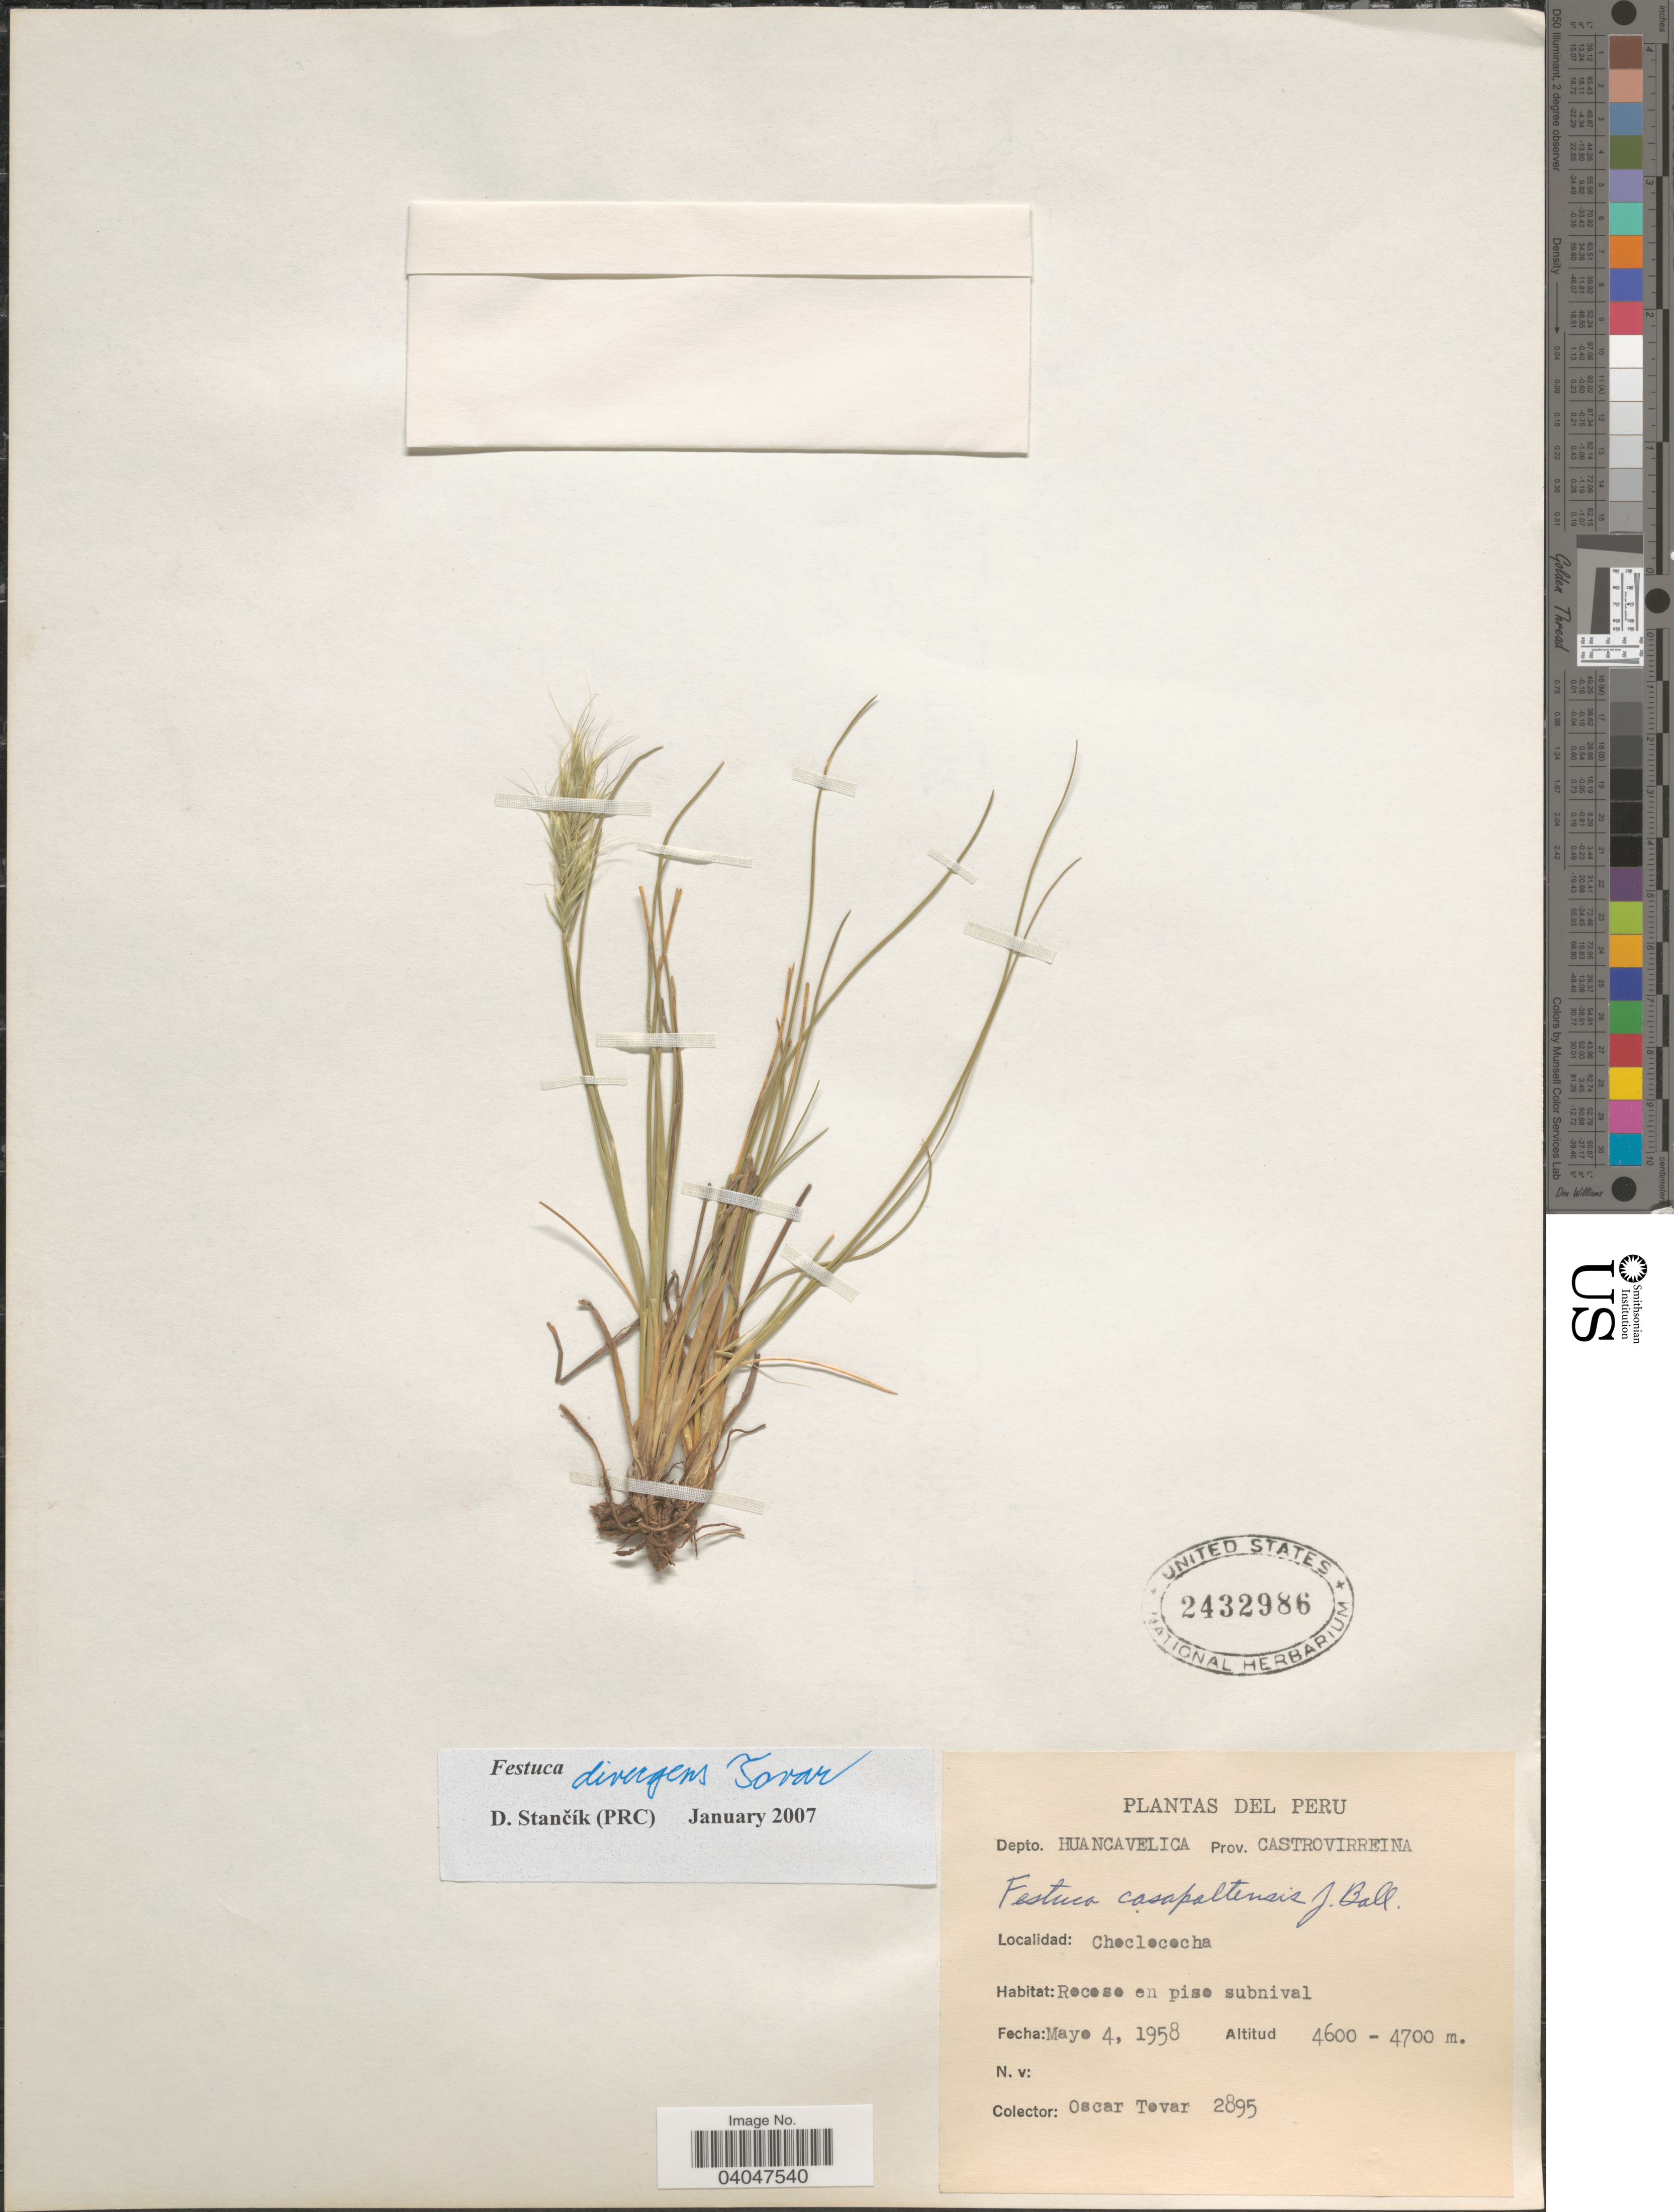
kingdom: Plantae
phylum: Tracheophyta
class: Liliopsida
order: Poales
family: Poaceae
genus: Festuca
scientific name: Festuca divergens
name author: Tovar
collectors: Ó. Tovar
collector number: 2895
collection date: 1958-05-04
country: Peru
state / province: Huancavelica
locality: Depto. Huancavelica. Prov. Castrovirreina. Choclococha.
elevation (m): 4600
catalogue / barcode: US 2432986